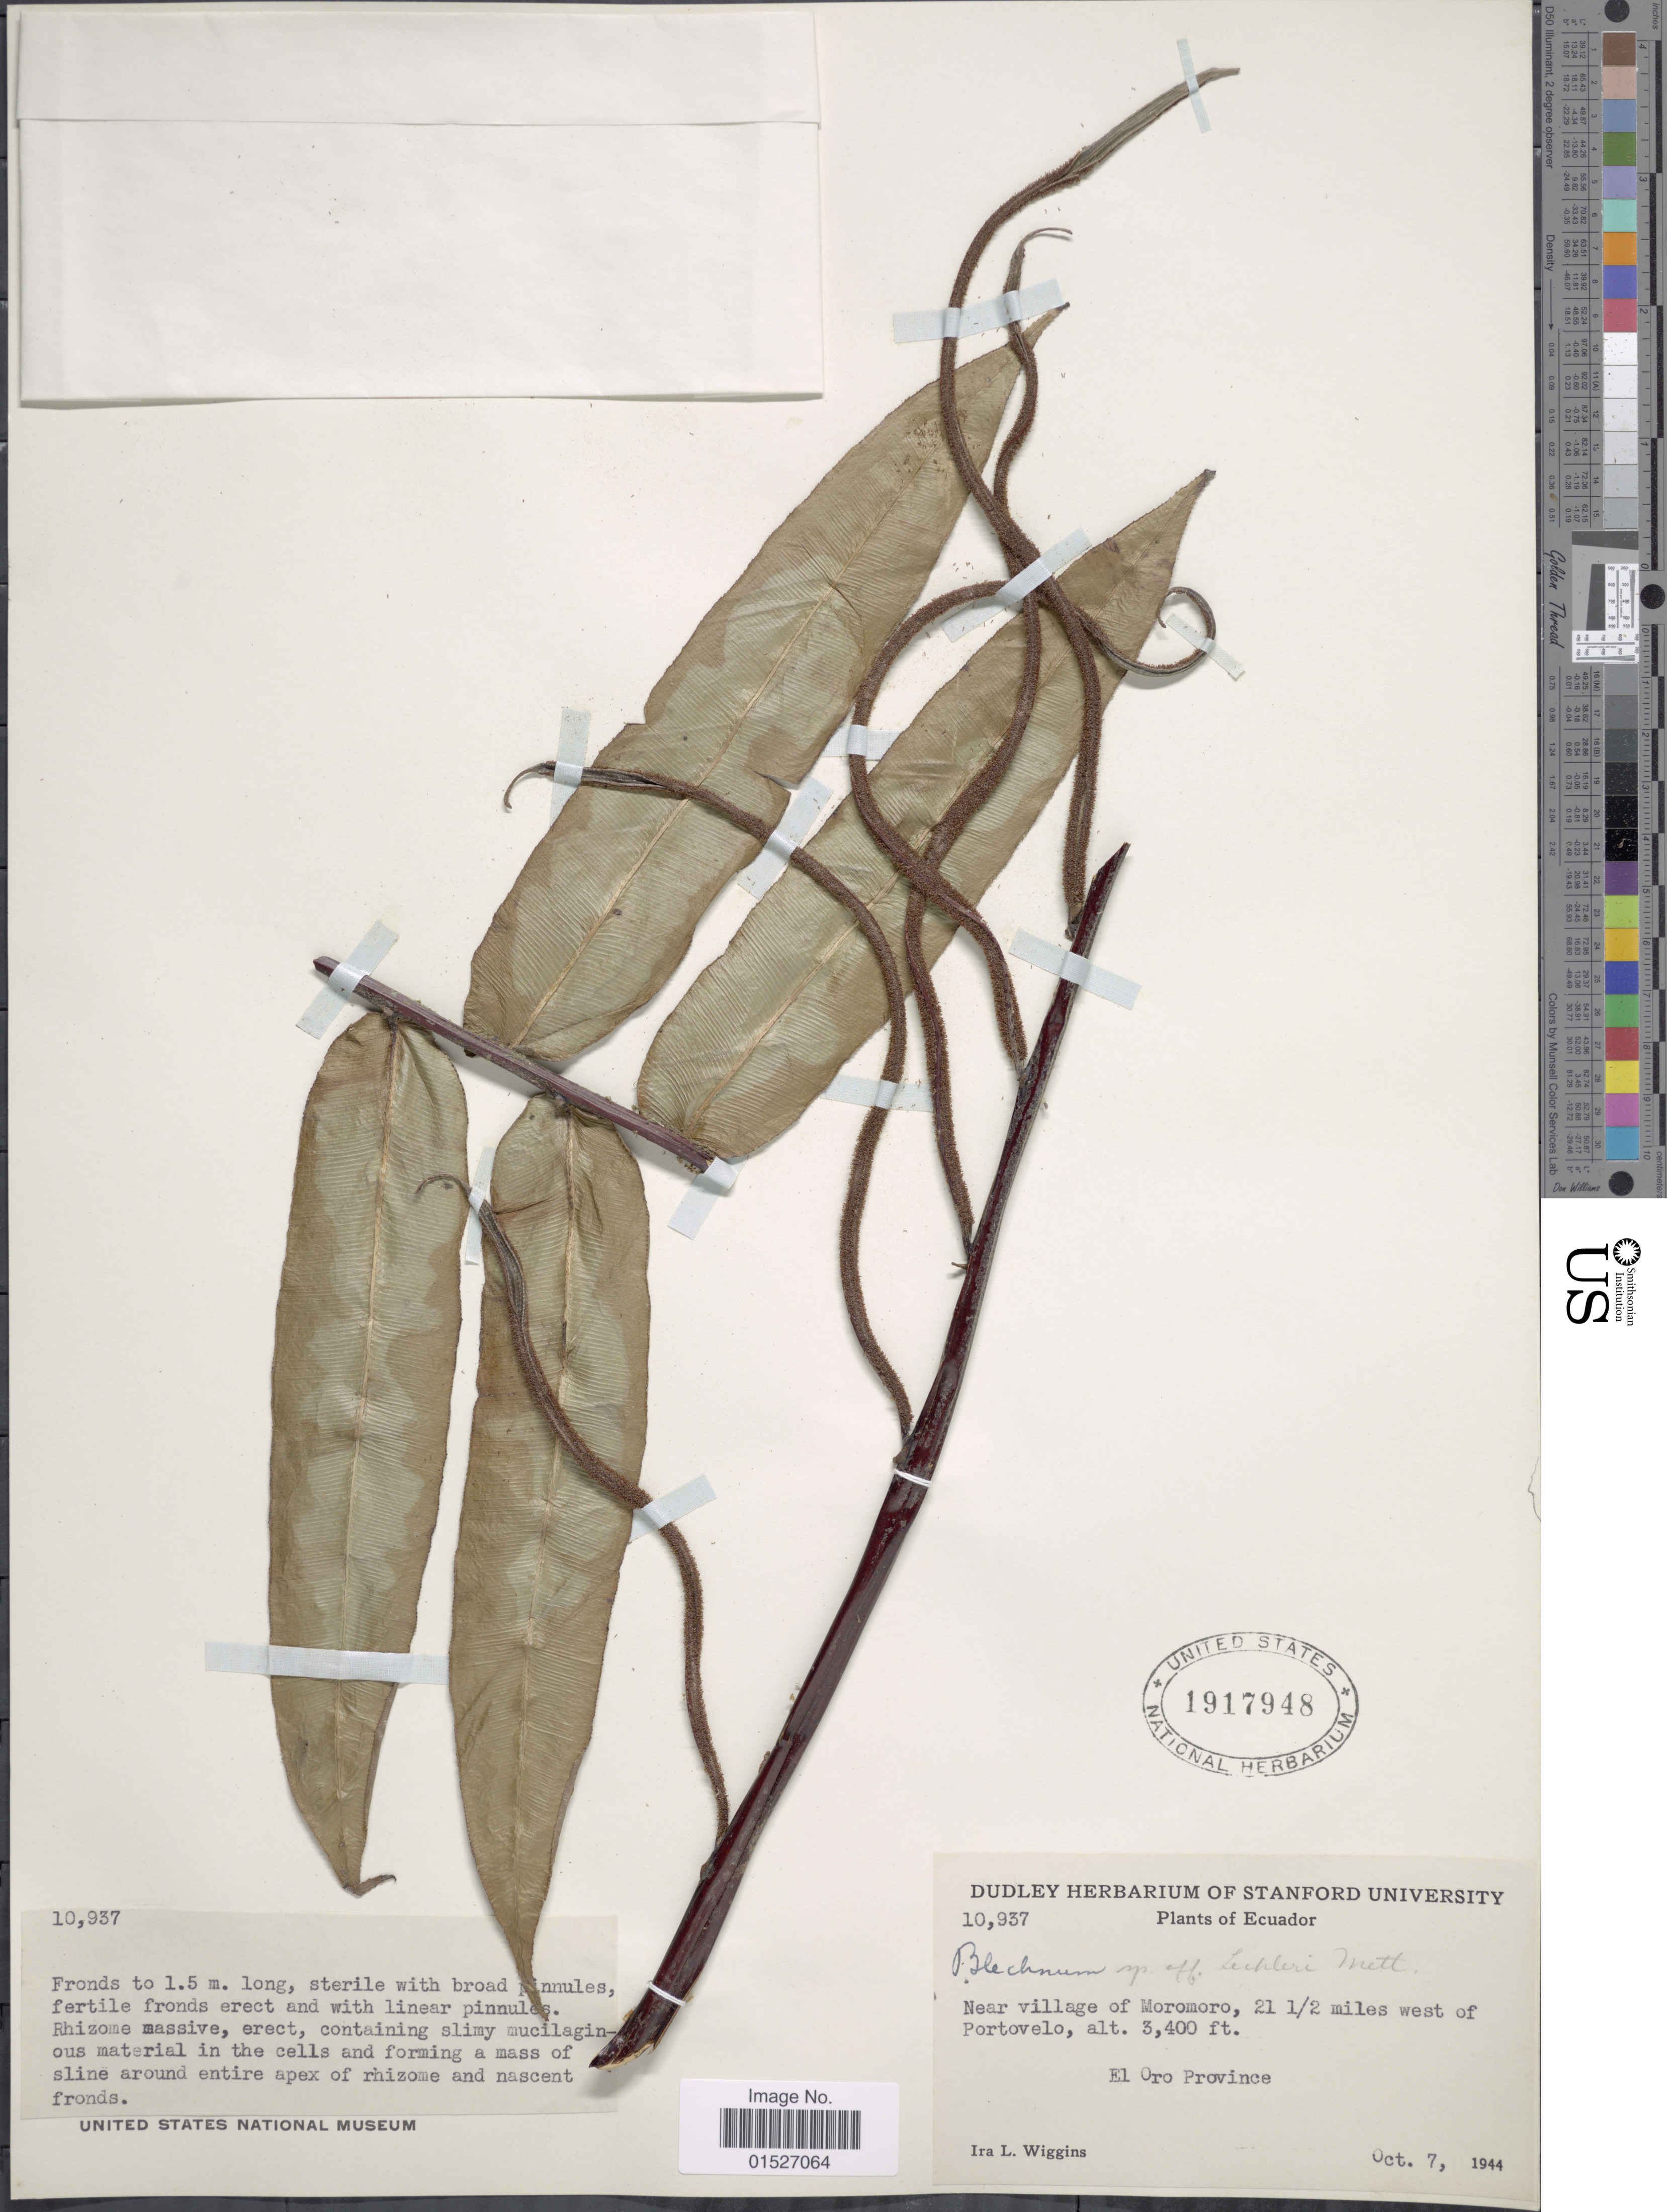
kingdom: Plantae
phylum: Tracheophyta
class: Polypodiopsida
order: Polypodiales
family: Blechnaceae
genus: Blechnum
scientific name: Blechnum sp.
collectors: I. L. Wiggins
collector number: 10937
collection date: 1944-10-07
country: Ecuador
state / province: El Oro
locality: Near village of Moromoro, 21 1/2 miles west of Portovelo. El Oro Province.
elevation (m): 1036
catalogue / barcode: US 1917948